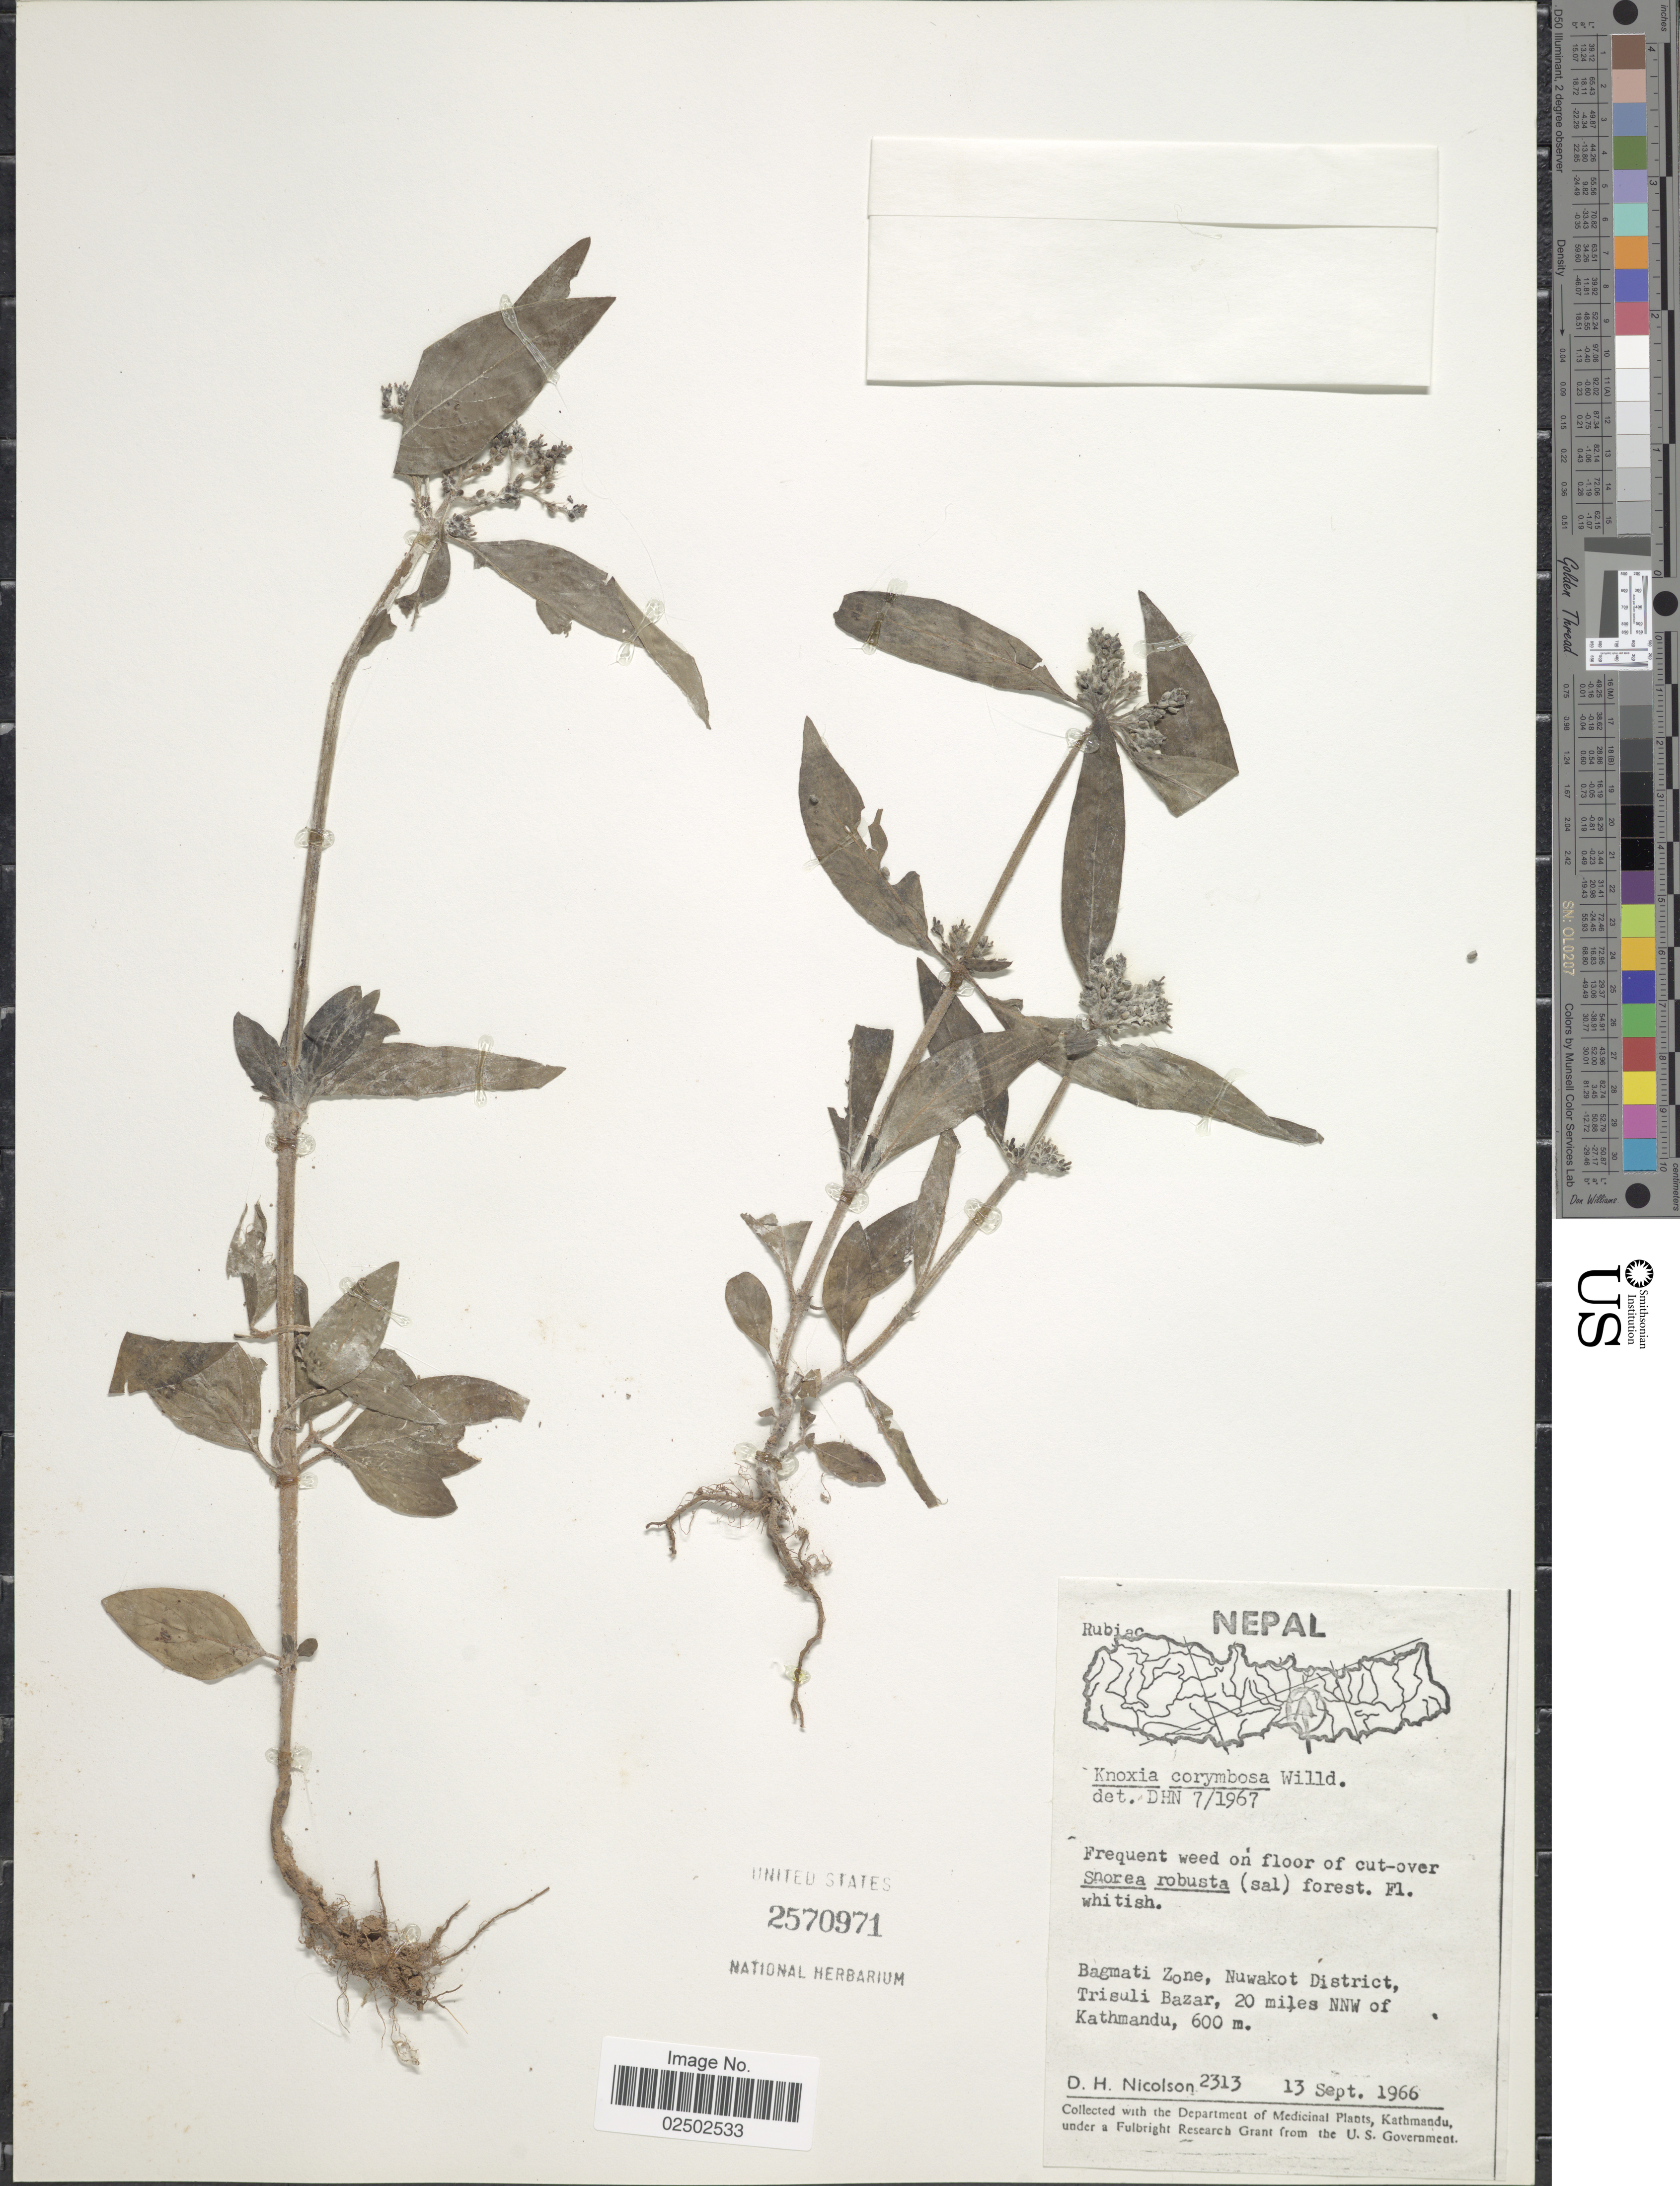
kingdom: Plantae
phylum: Tracheophyta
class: Magnoliopsida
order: Gentianales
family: Rubiaceae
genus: Knoxia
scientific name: Knoxia corymbosa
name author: Willd.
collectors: D. H. Nicolson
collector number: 2313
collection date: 1966-09-13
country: Nepal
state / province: Bagmati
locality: Nuwakot District, Trisuli Bazar, 20 miles NNW of Kathmandu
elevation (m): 600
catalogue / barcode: US 2570971